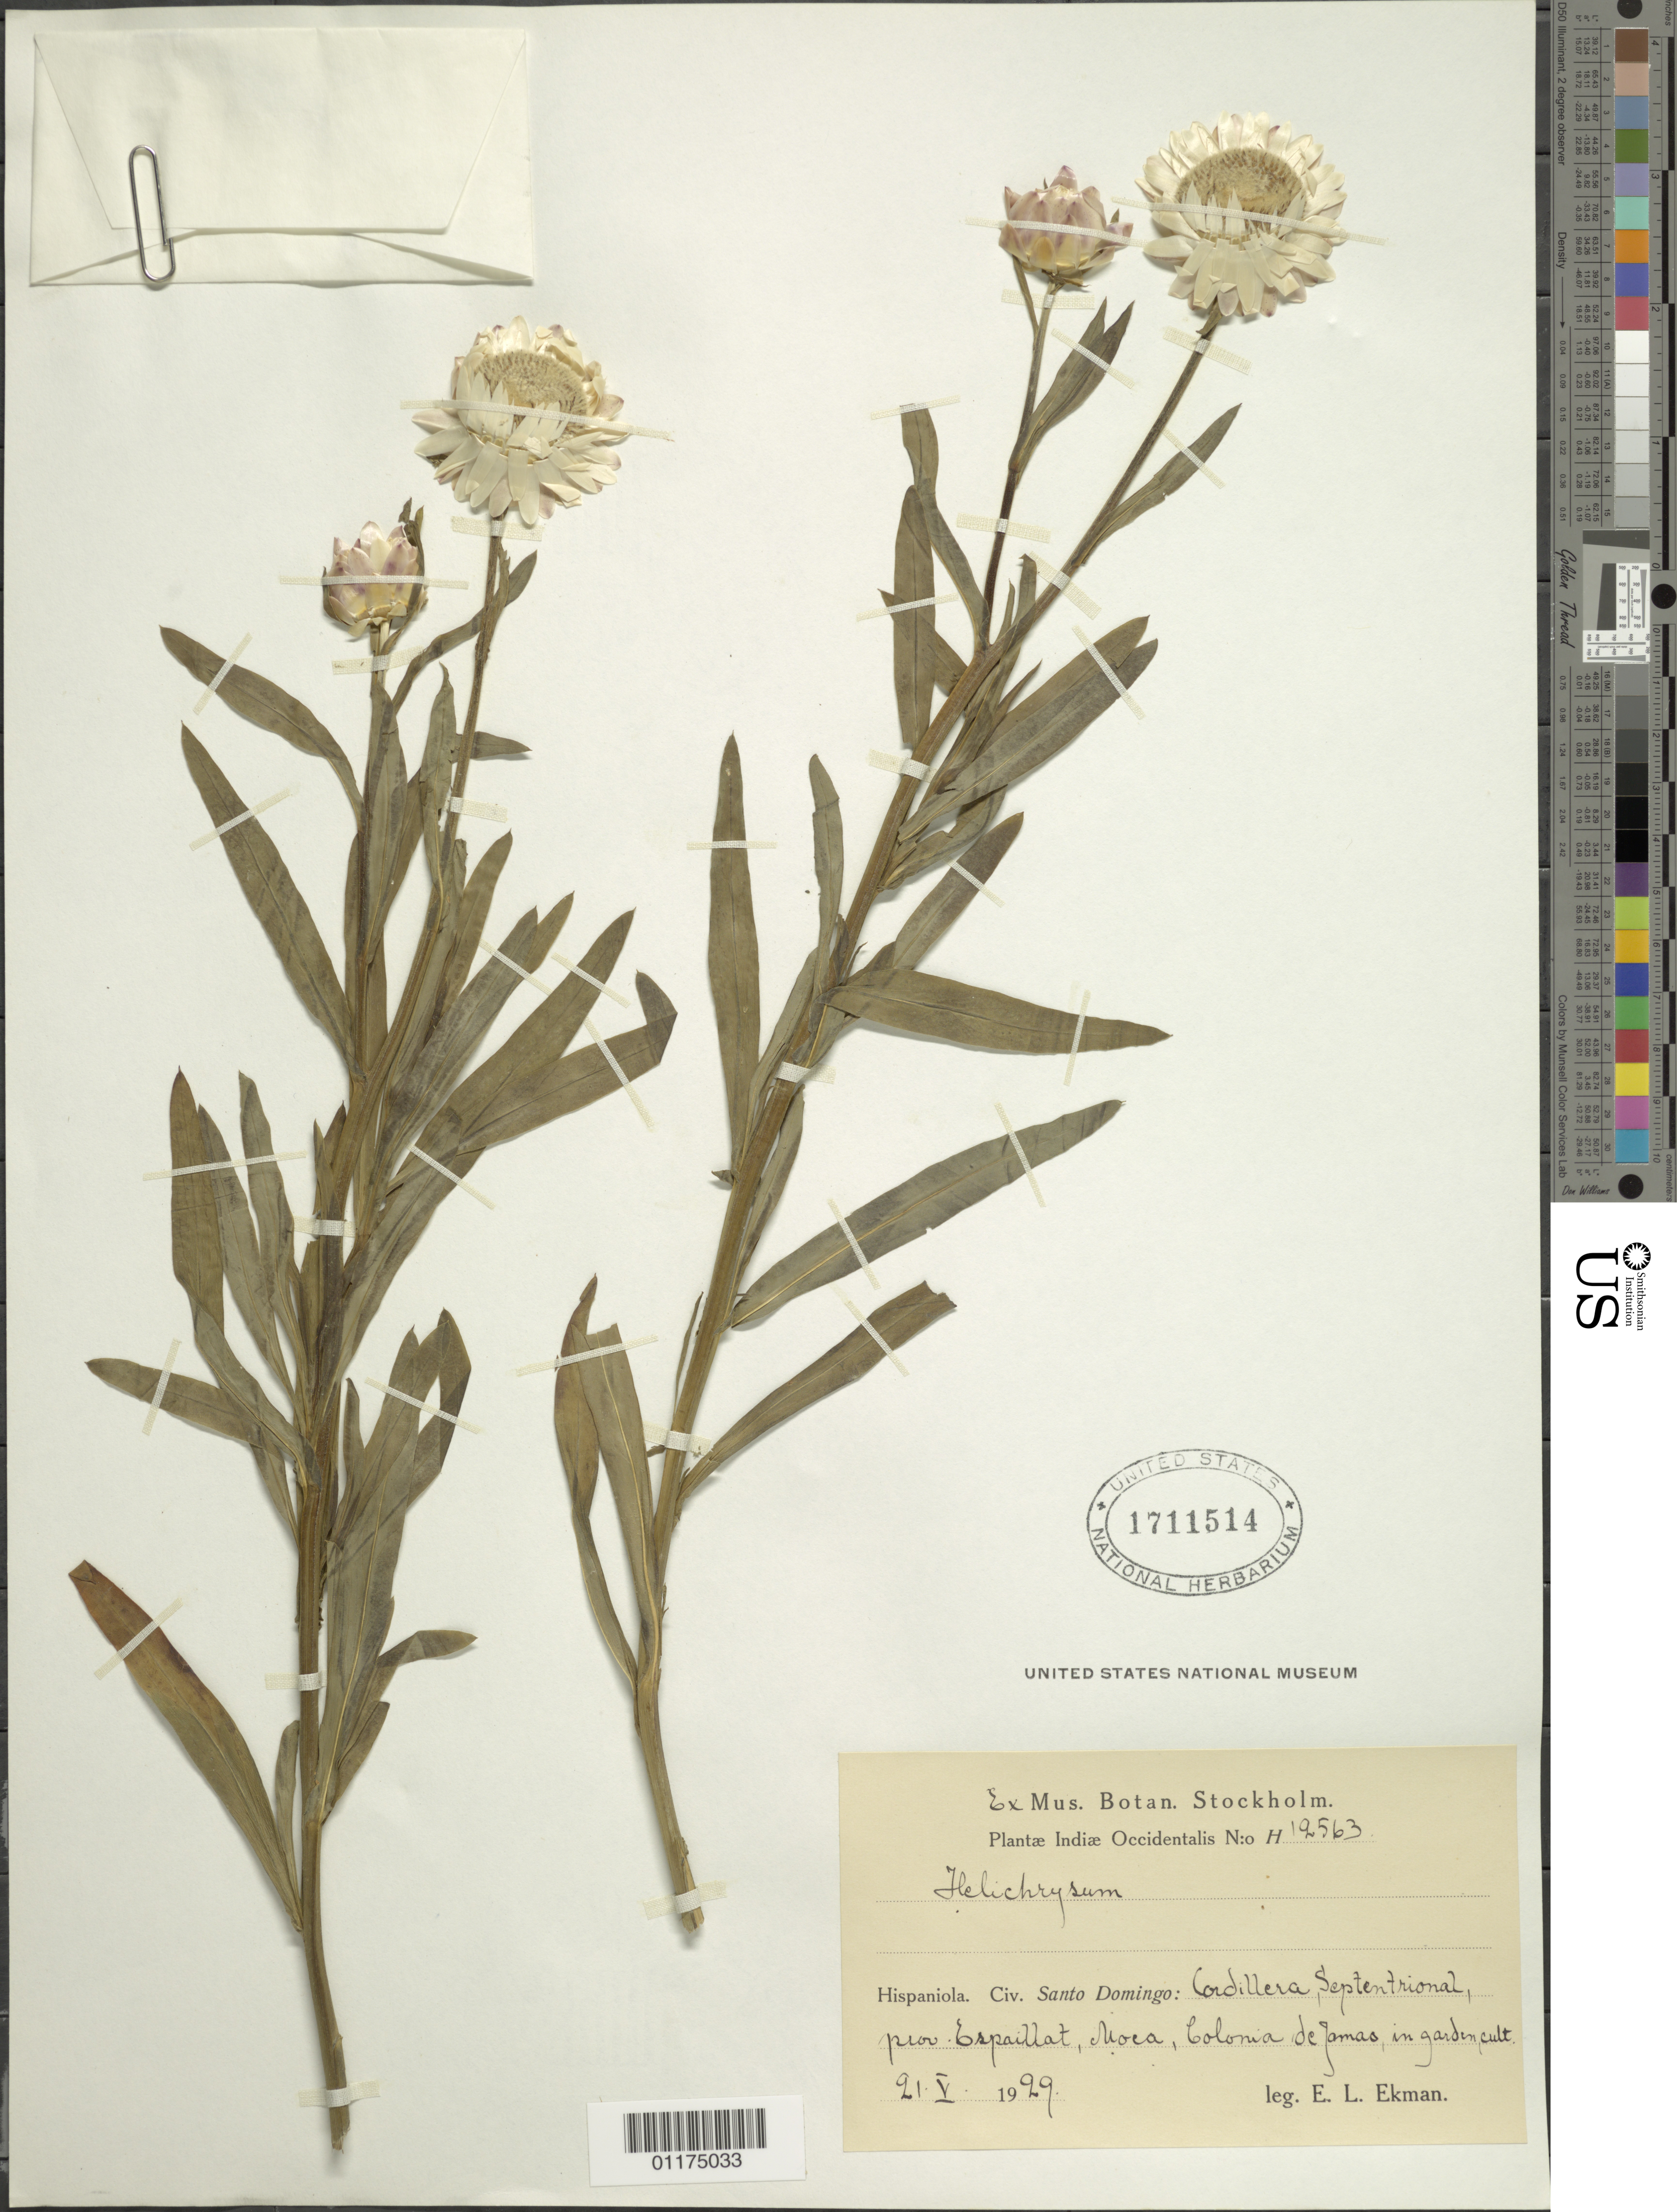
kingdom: Plantae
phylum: Tracheophyta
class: Magnoliopsida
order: Asterales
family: Asteraceae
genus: Helichrysum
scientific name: Helichrysum sp.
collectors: E. L. Ekman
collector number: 12563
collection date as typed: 21 May 1929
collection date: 1929-05-21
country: Dominican Republic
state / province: Espaillat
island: Hispaniola I.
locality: Cordillera, Septentrional, prov. Espaillat, Rioea, Colonia de Jamas,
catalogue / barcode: US 1711514